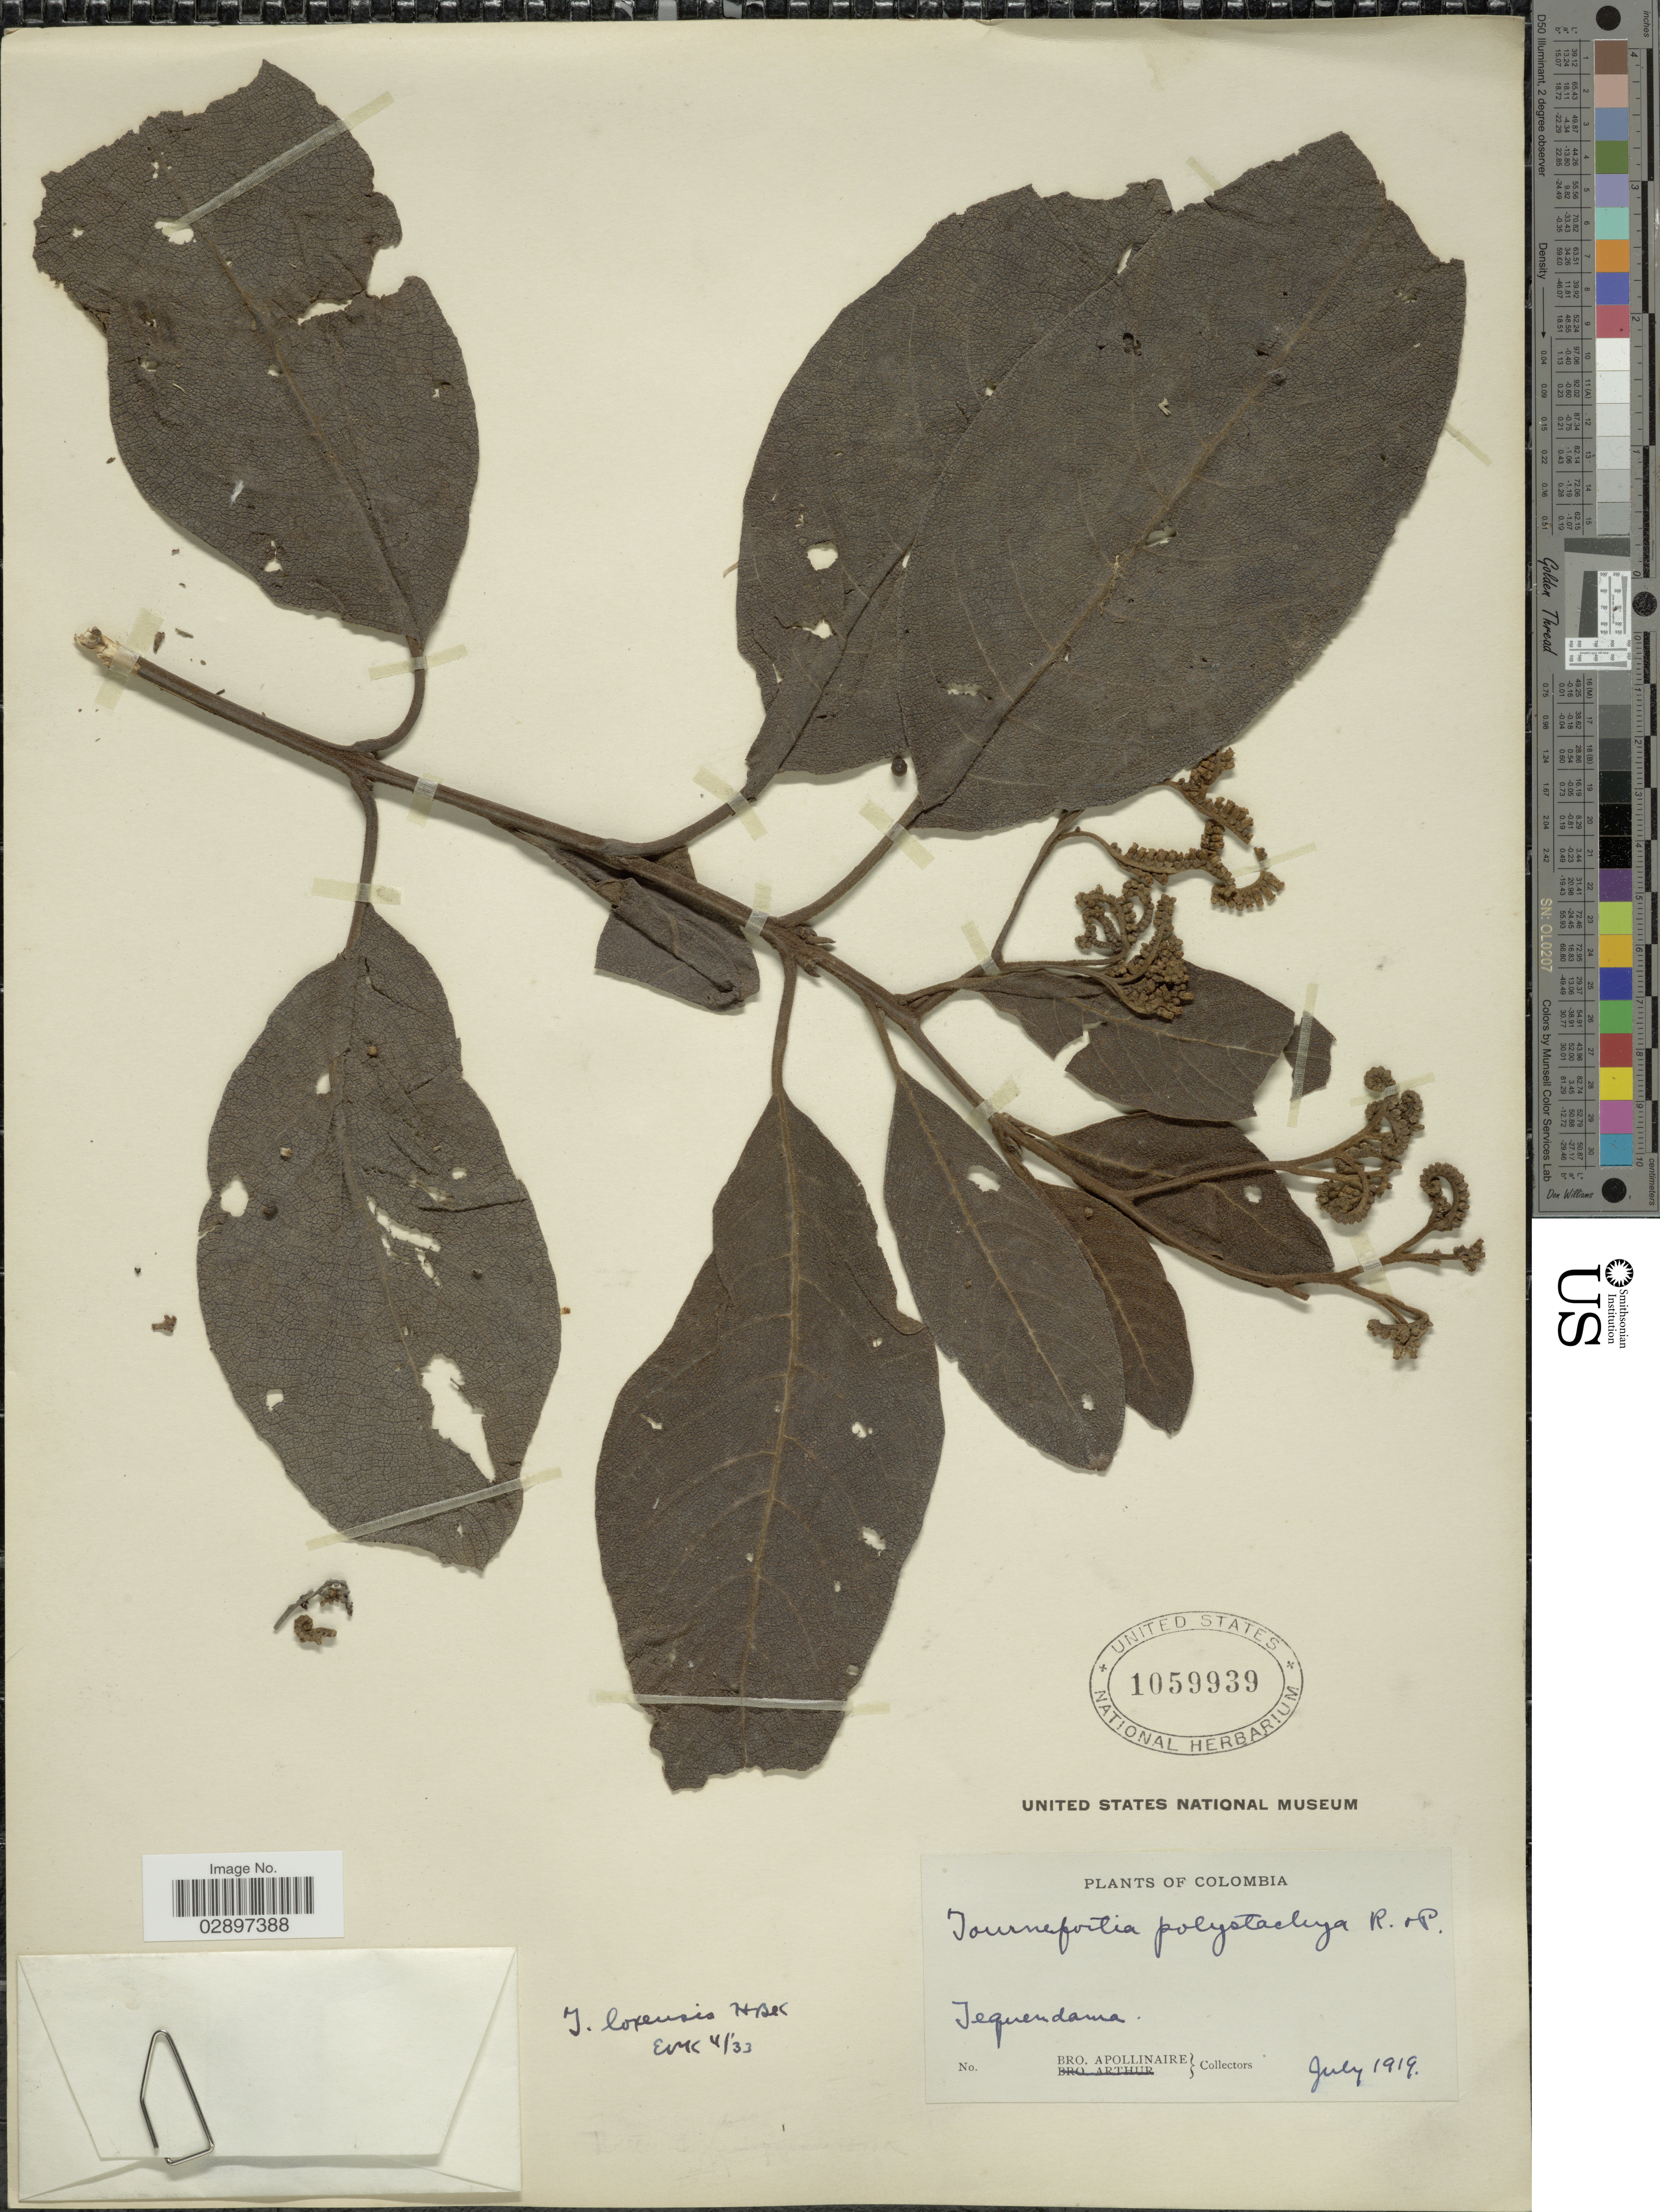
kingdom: Plantae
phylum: Tracheophyta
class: Magnoliopsida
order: Boraginales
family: Heliotropiaceae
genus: Tournefortia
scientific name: Tournefortia polystachya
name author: Ruiz & Pav.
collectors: Bro. Apollinaire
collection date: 1919-07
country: Colombia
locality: Tequendama. Colombia.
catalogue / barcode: US 1059939